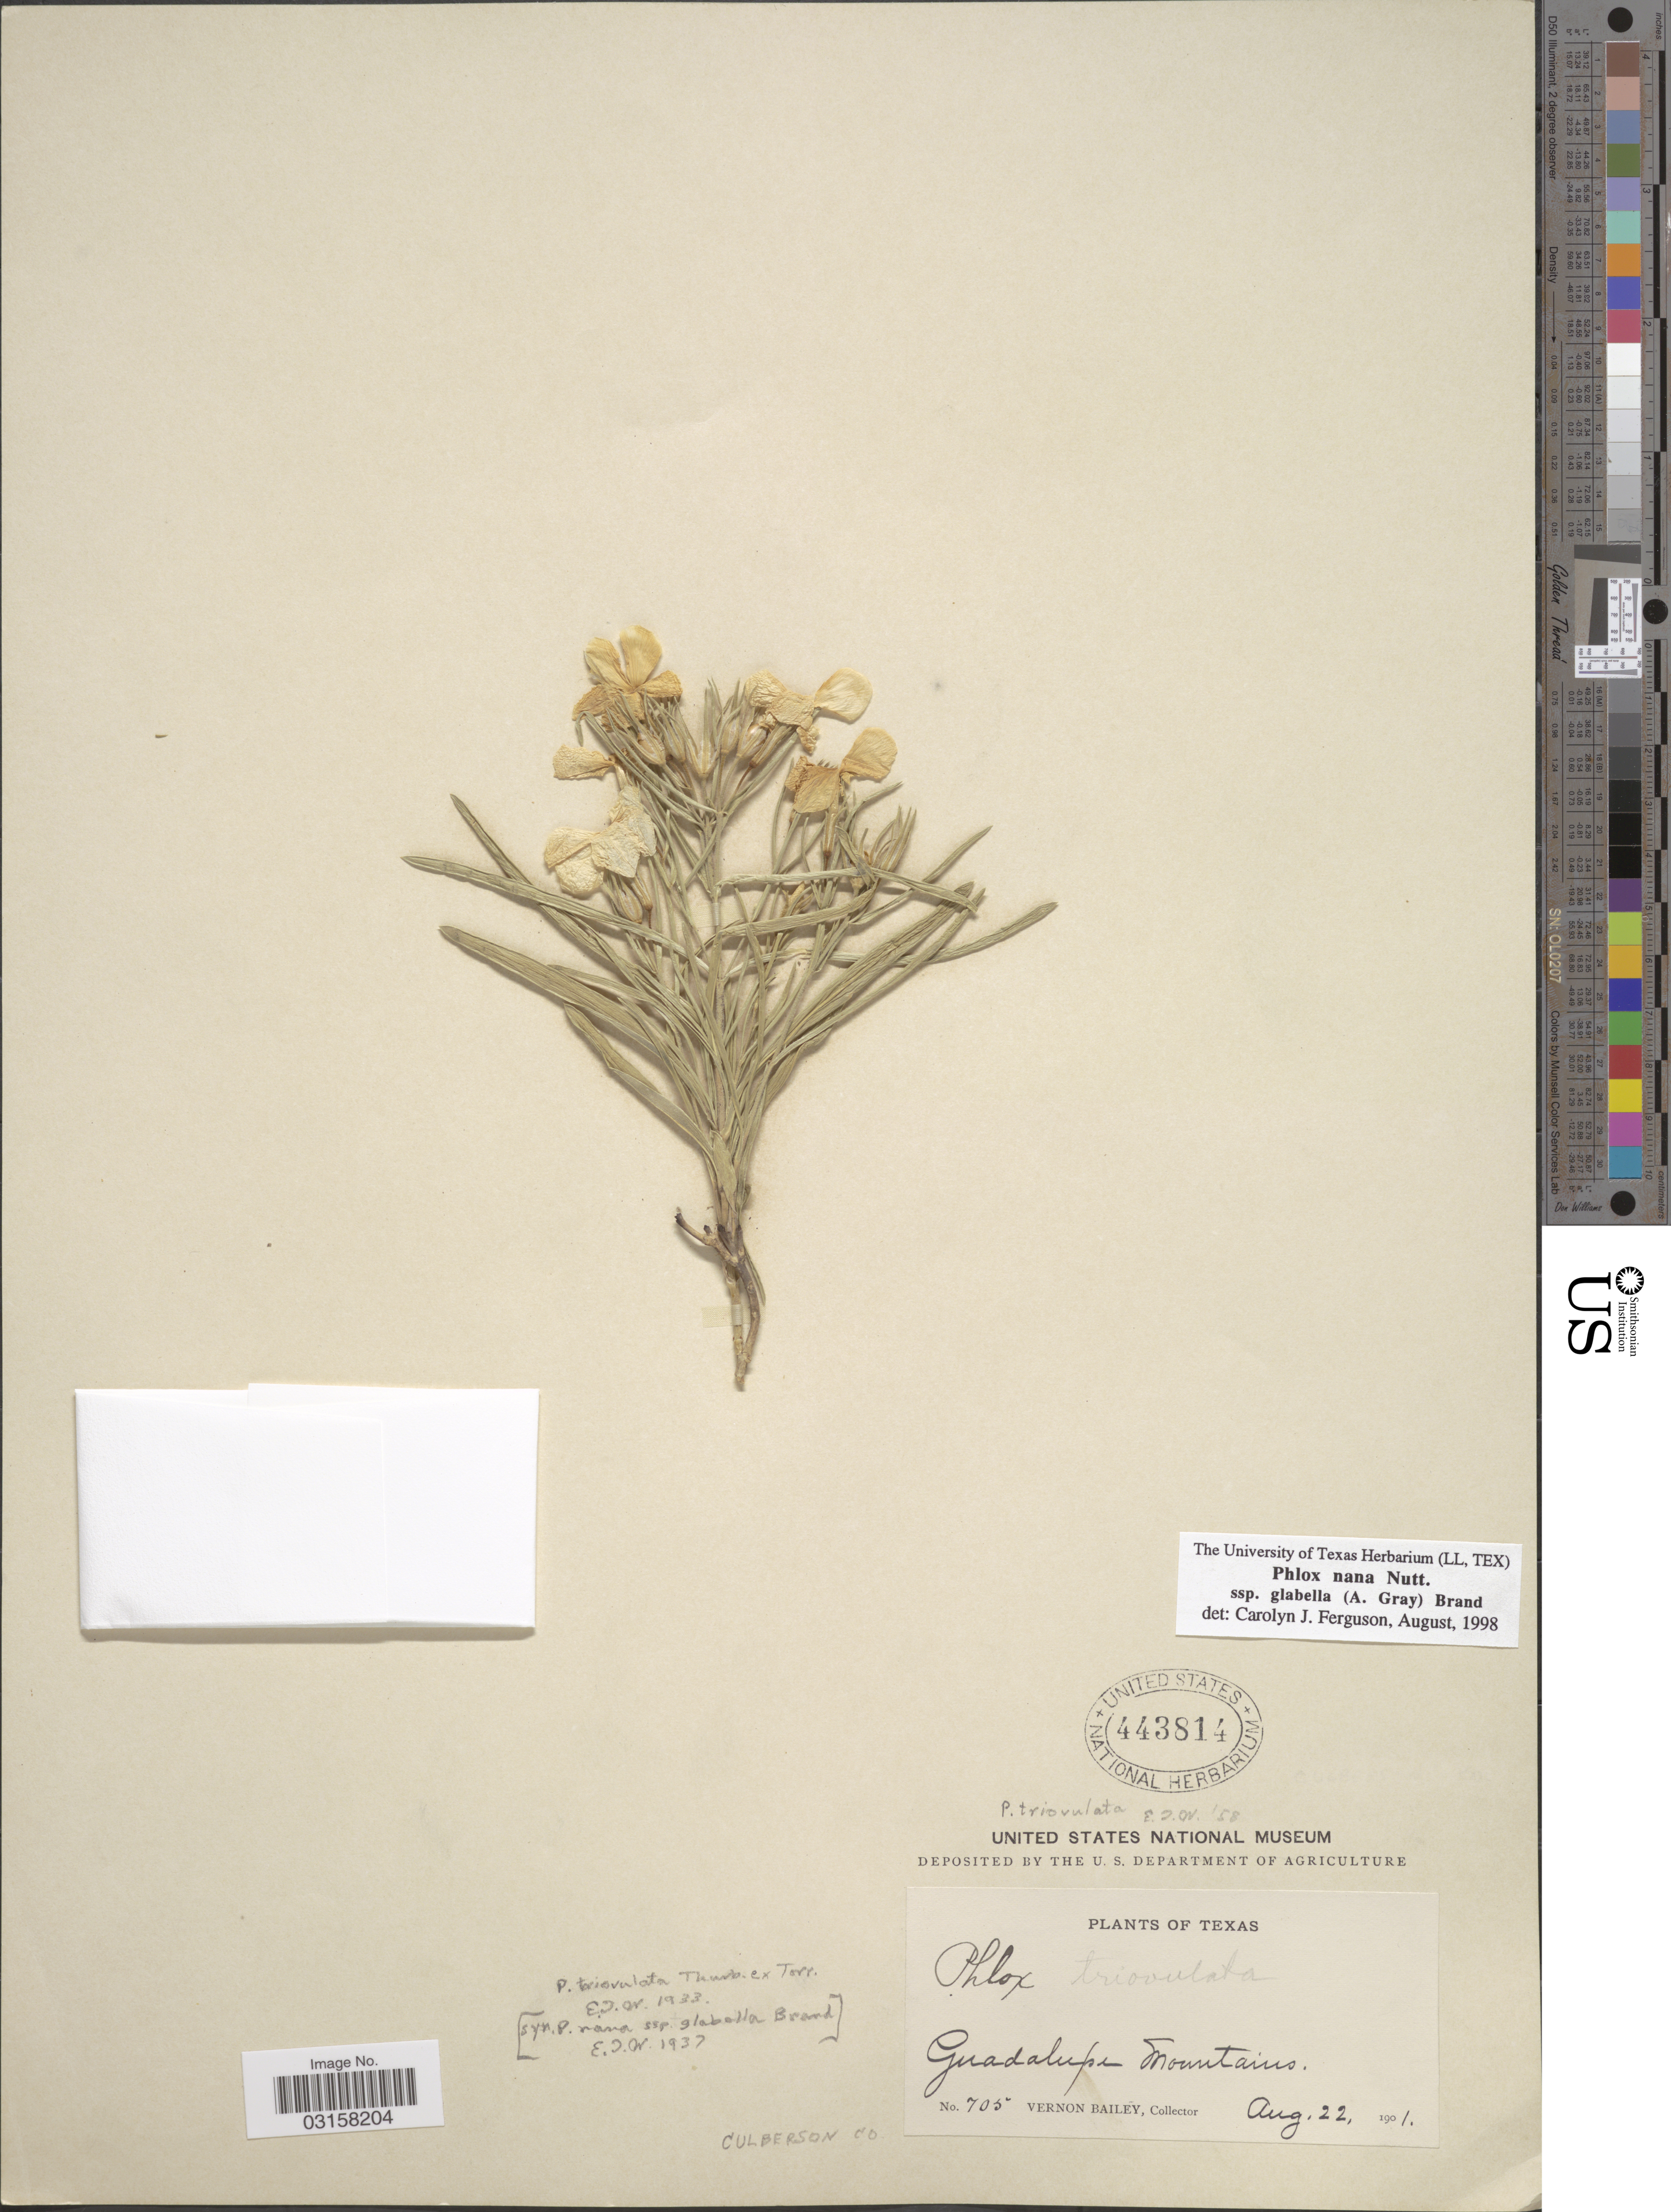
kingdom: Plantae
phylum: Tracheophyta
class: Magnoliopsida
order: Ericales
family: Polemoniaceae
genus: Phlox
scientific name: Phlox triovulata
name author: Thurb. ex Torr.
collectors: V. O. Bailey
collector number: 705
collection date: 1901-08-22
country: United States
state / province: Texas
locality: Guadalupe Mountains. Culberson Co.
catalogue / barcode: US 443814